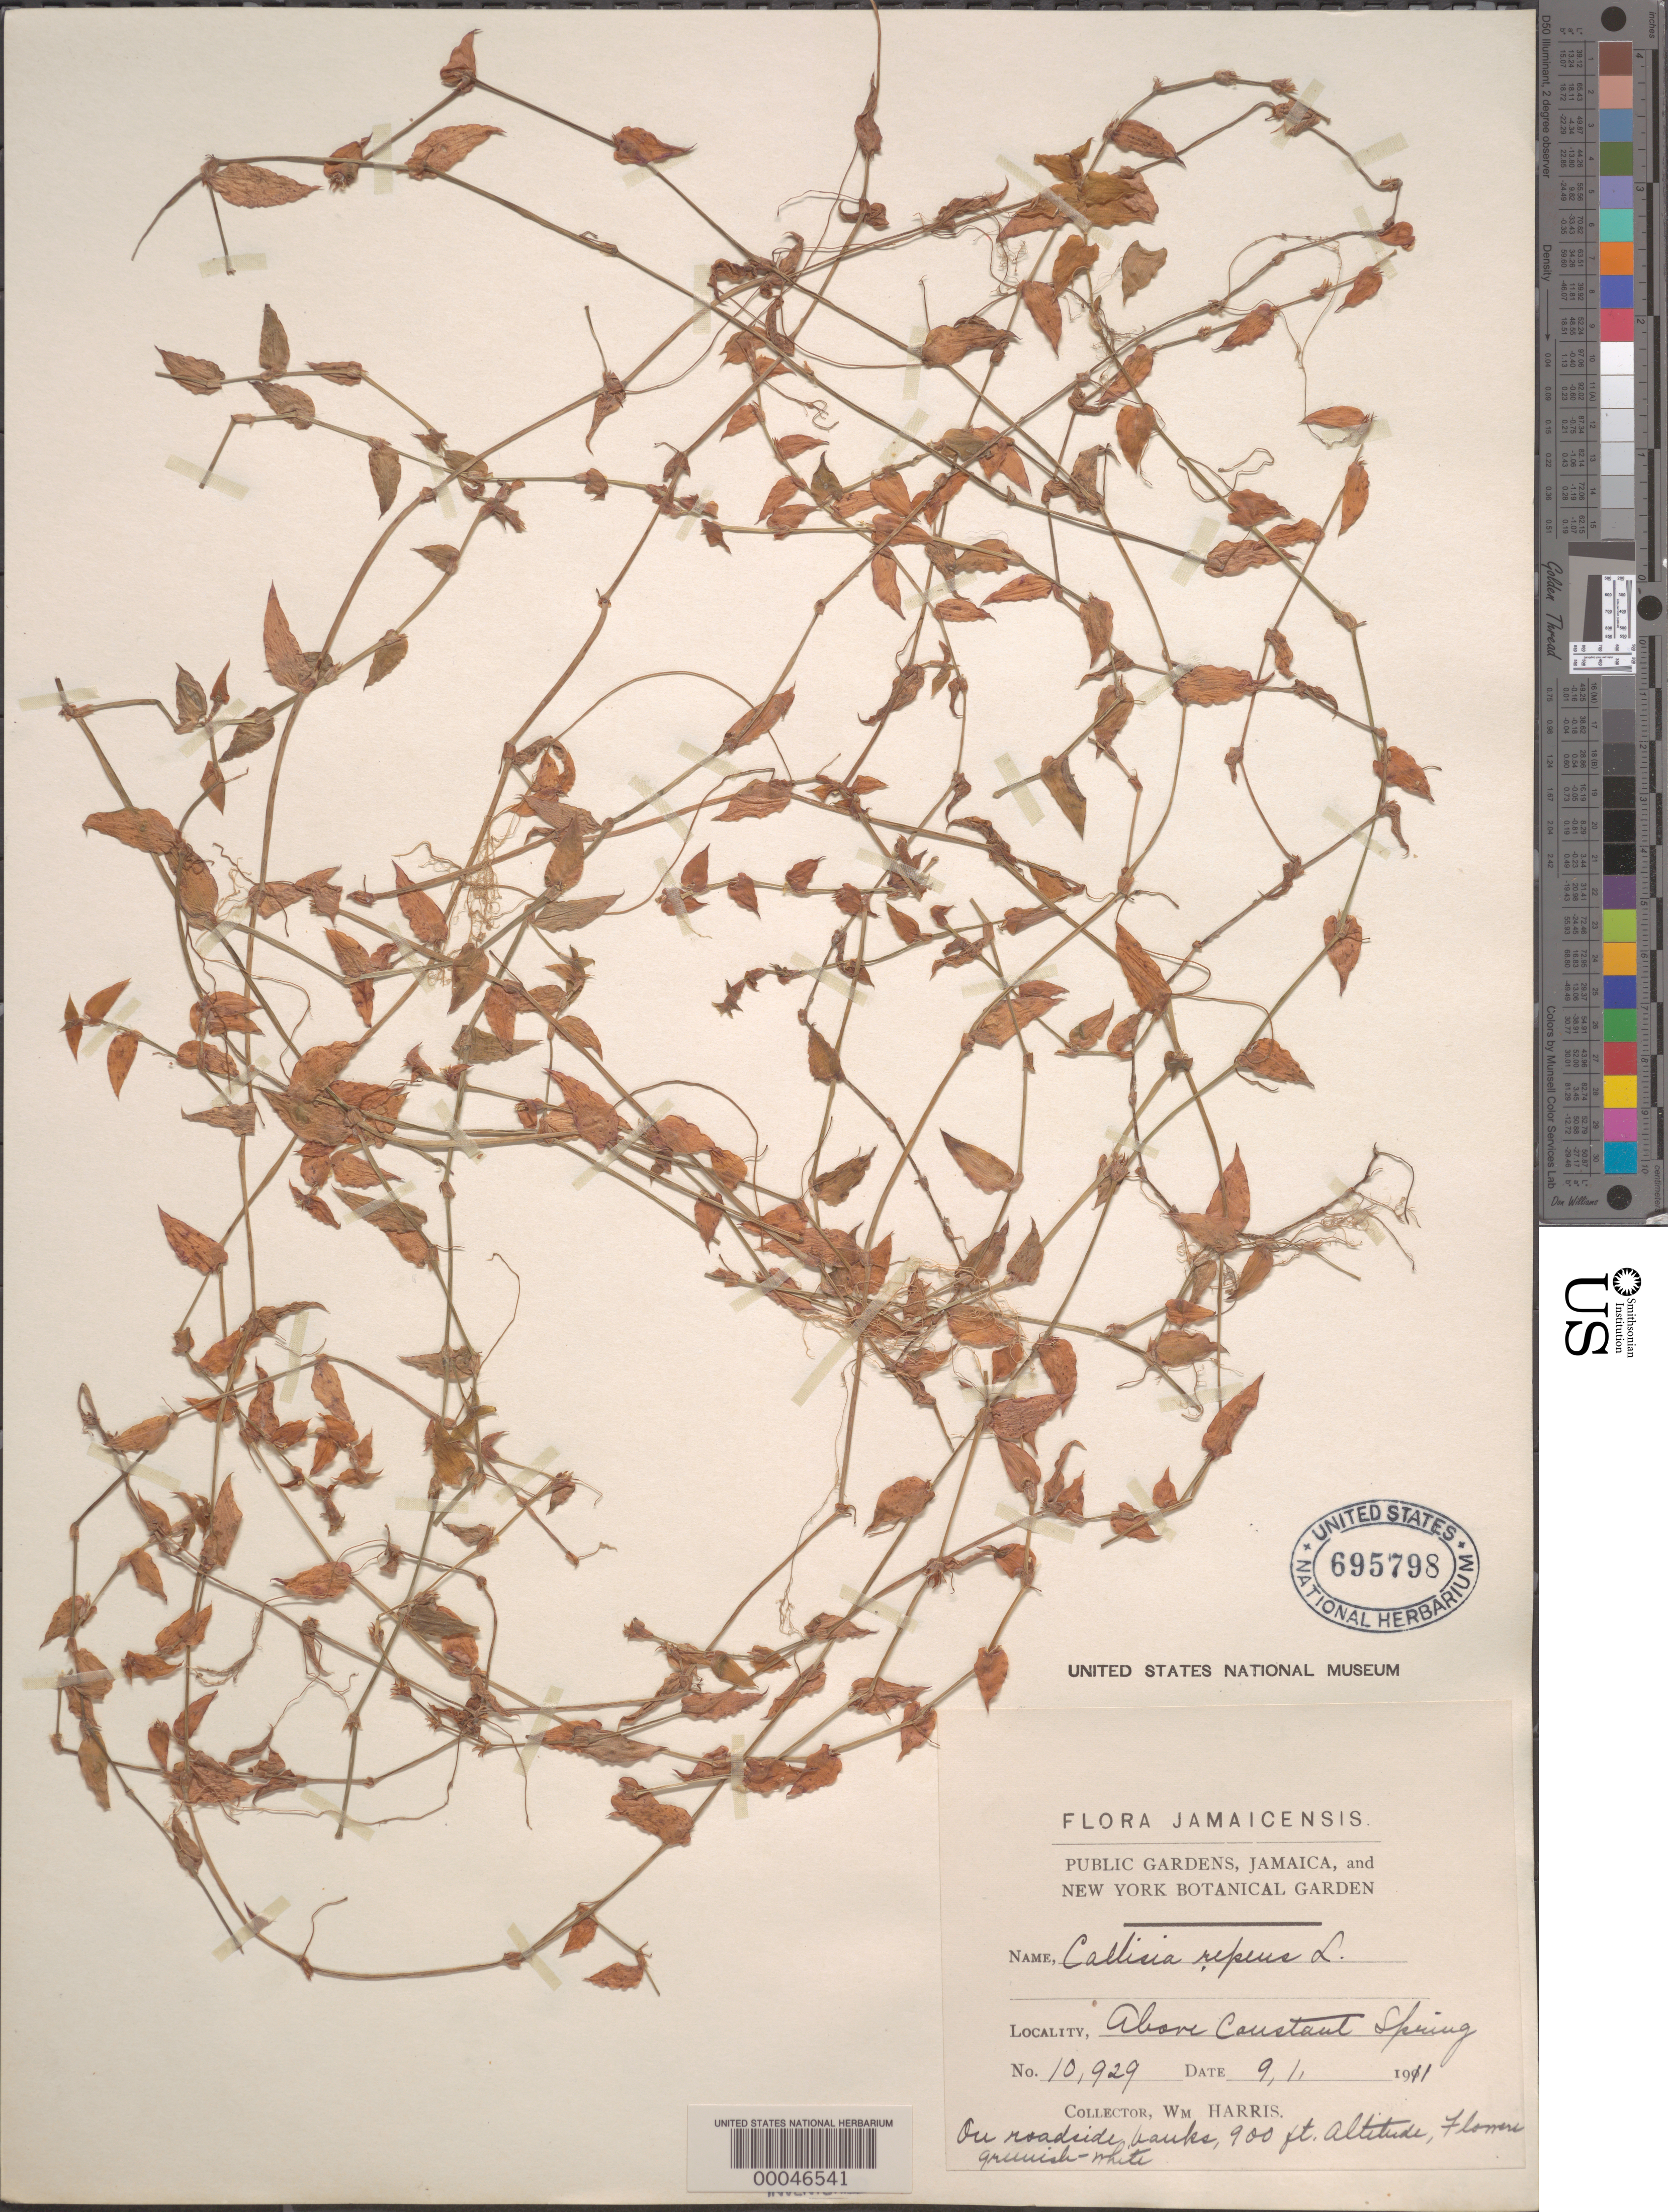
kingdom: Plantae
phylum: Tracheophyta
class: Liliopsida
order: Commelinales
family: Commelinaceae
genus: Callisia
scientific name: Callisia repens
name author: (Jacq.) L.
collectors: W. H. Harris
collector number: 10929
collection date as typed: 09 Jan 1911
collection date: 1911-01-09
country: Jamaica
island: Greater Antilles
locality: Above coustant spring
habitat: Roadside bank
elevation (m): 275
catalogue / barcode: US 695798